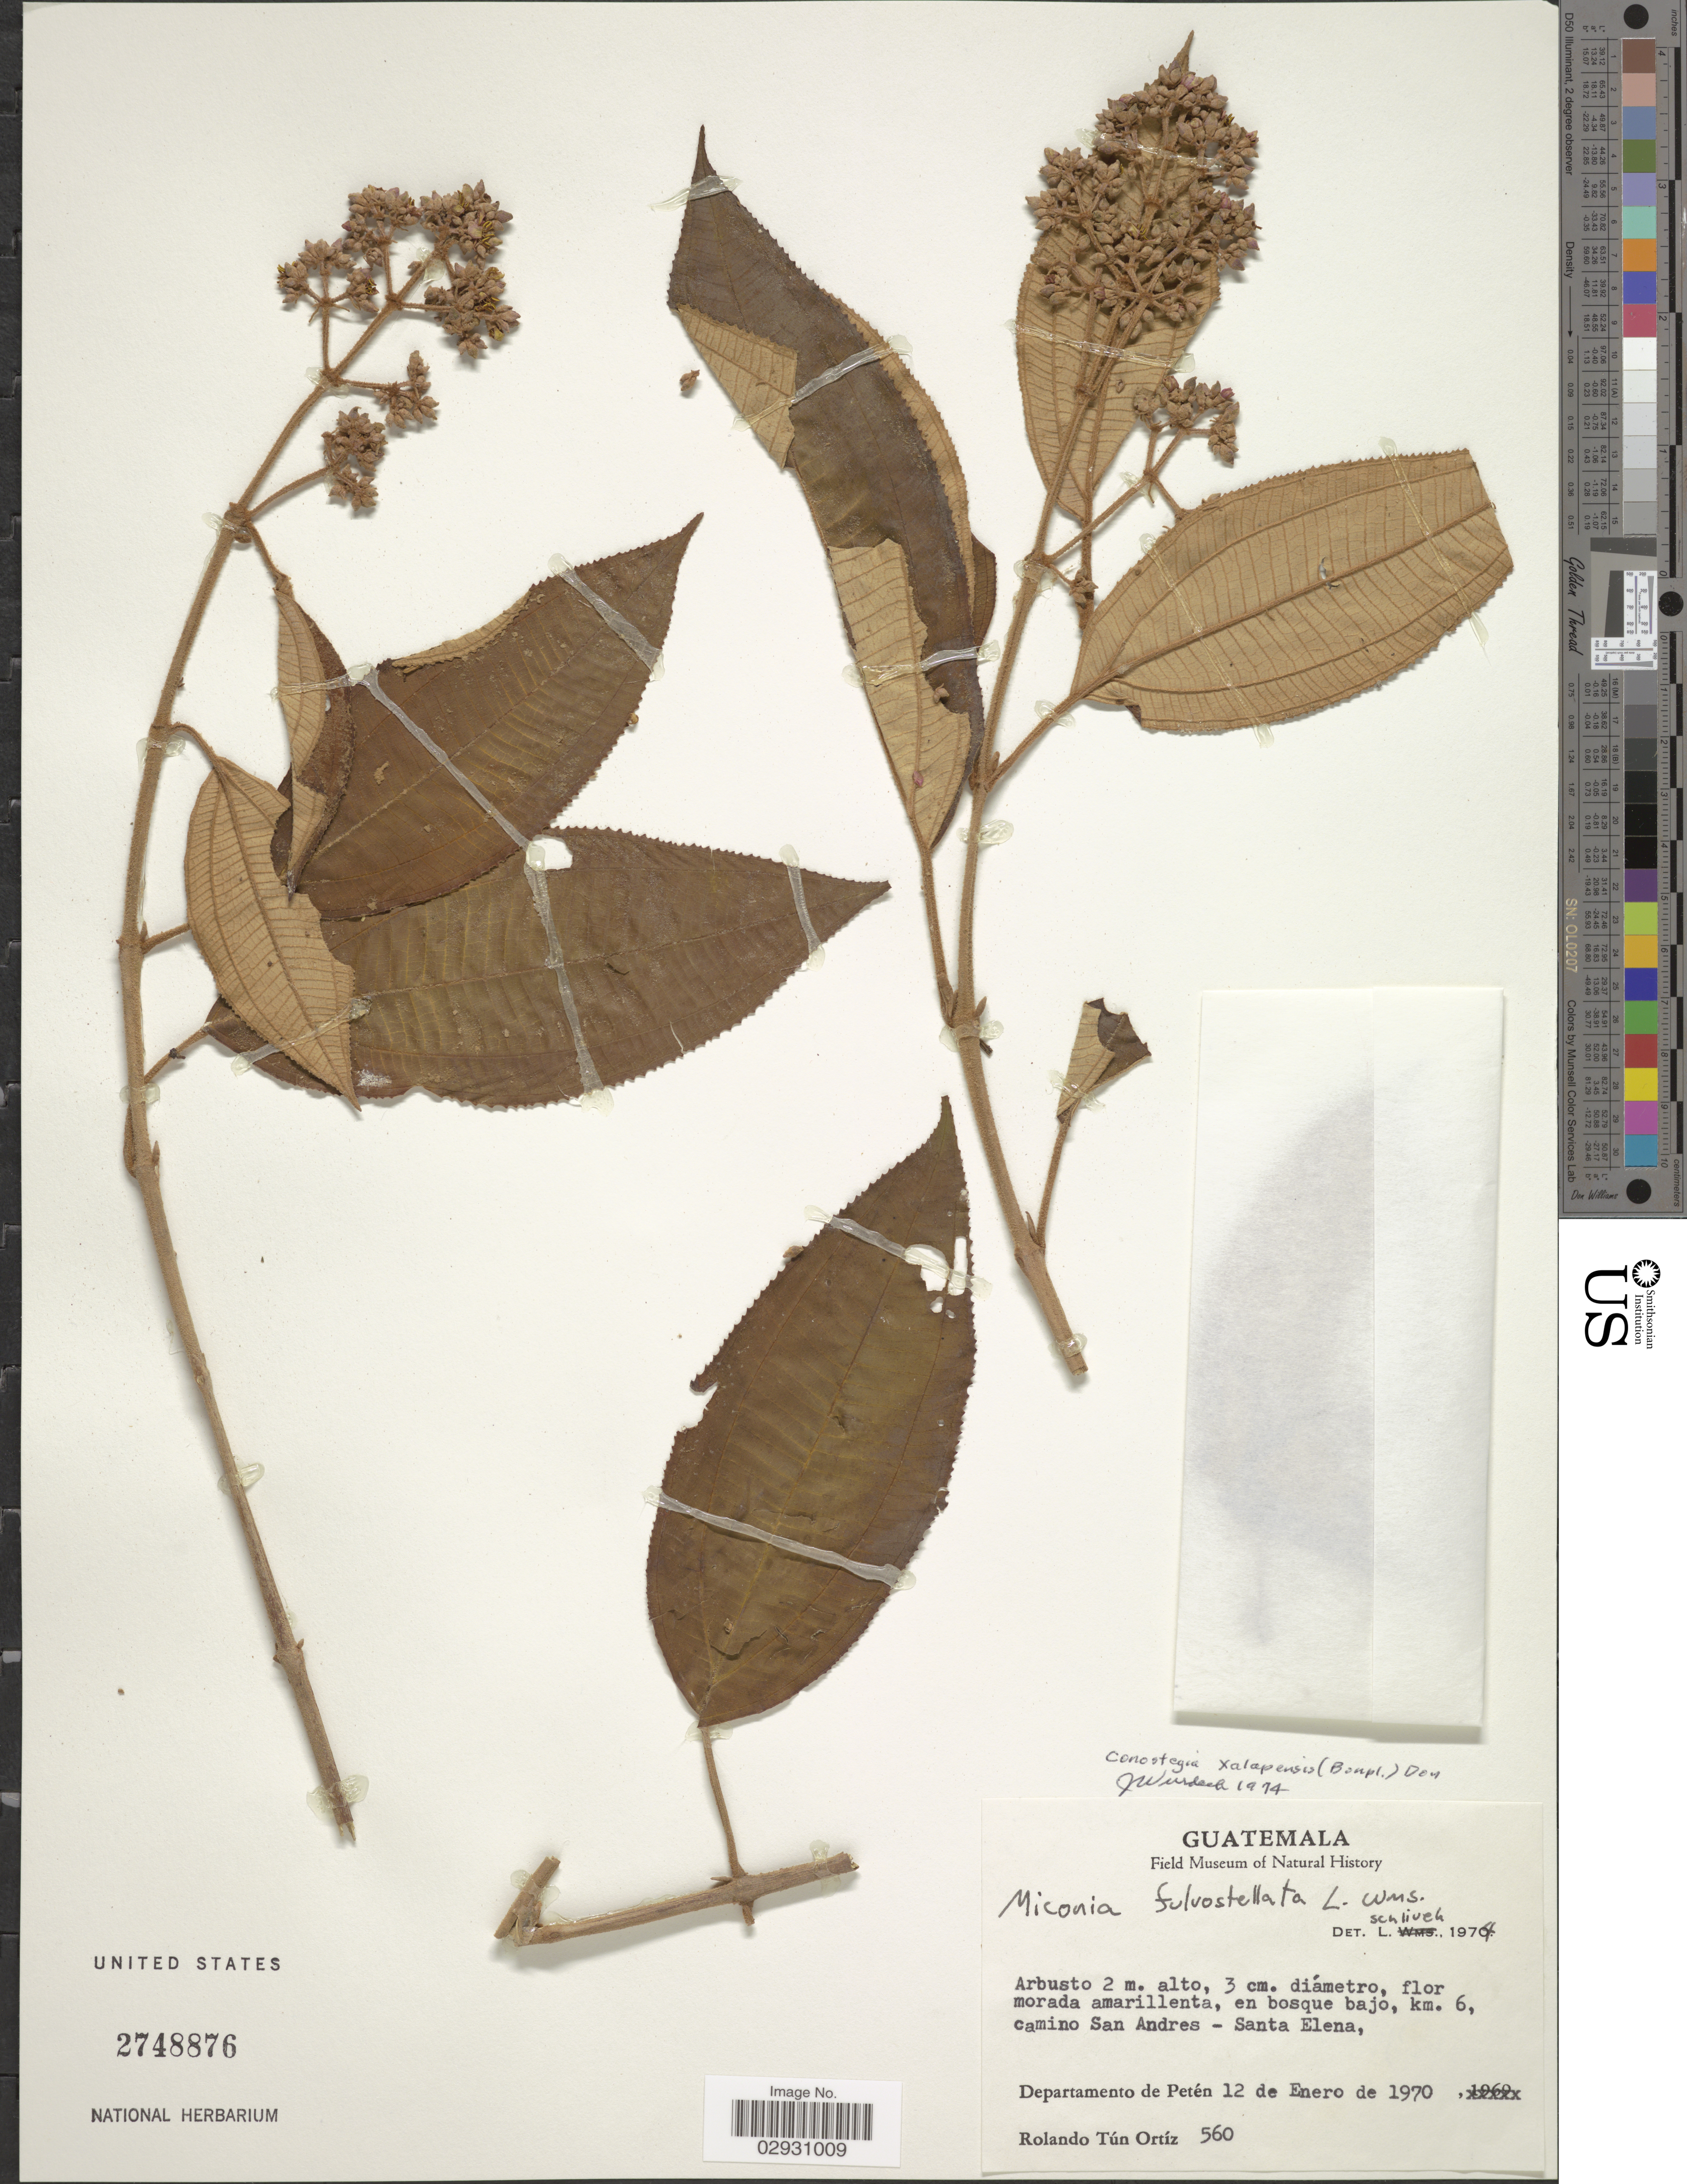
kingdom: Plantae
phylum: Tracheophyta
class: Magnoliopsida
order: Myrtales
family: Melastomataceae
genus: Conostegia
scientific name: Conostegia quadrangularis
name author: Schltdl. ex Steud.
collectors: R. Tún Ortíz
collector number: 560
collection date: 1970-01-12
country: Guatemala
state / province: El Petén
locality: Km. 6, camino San Andres - Santa Elena, Departamento de Petén.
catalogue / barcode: US 2748876